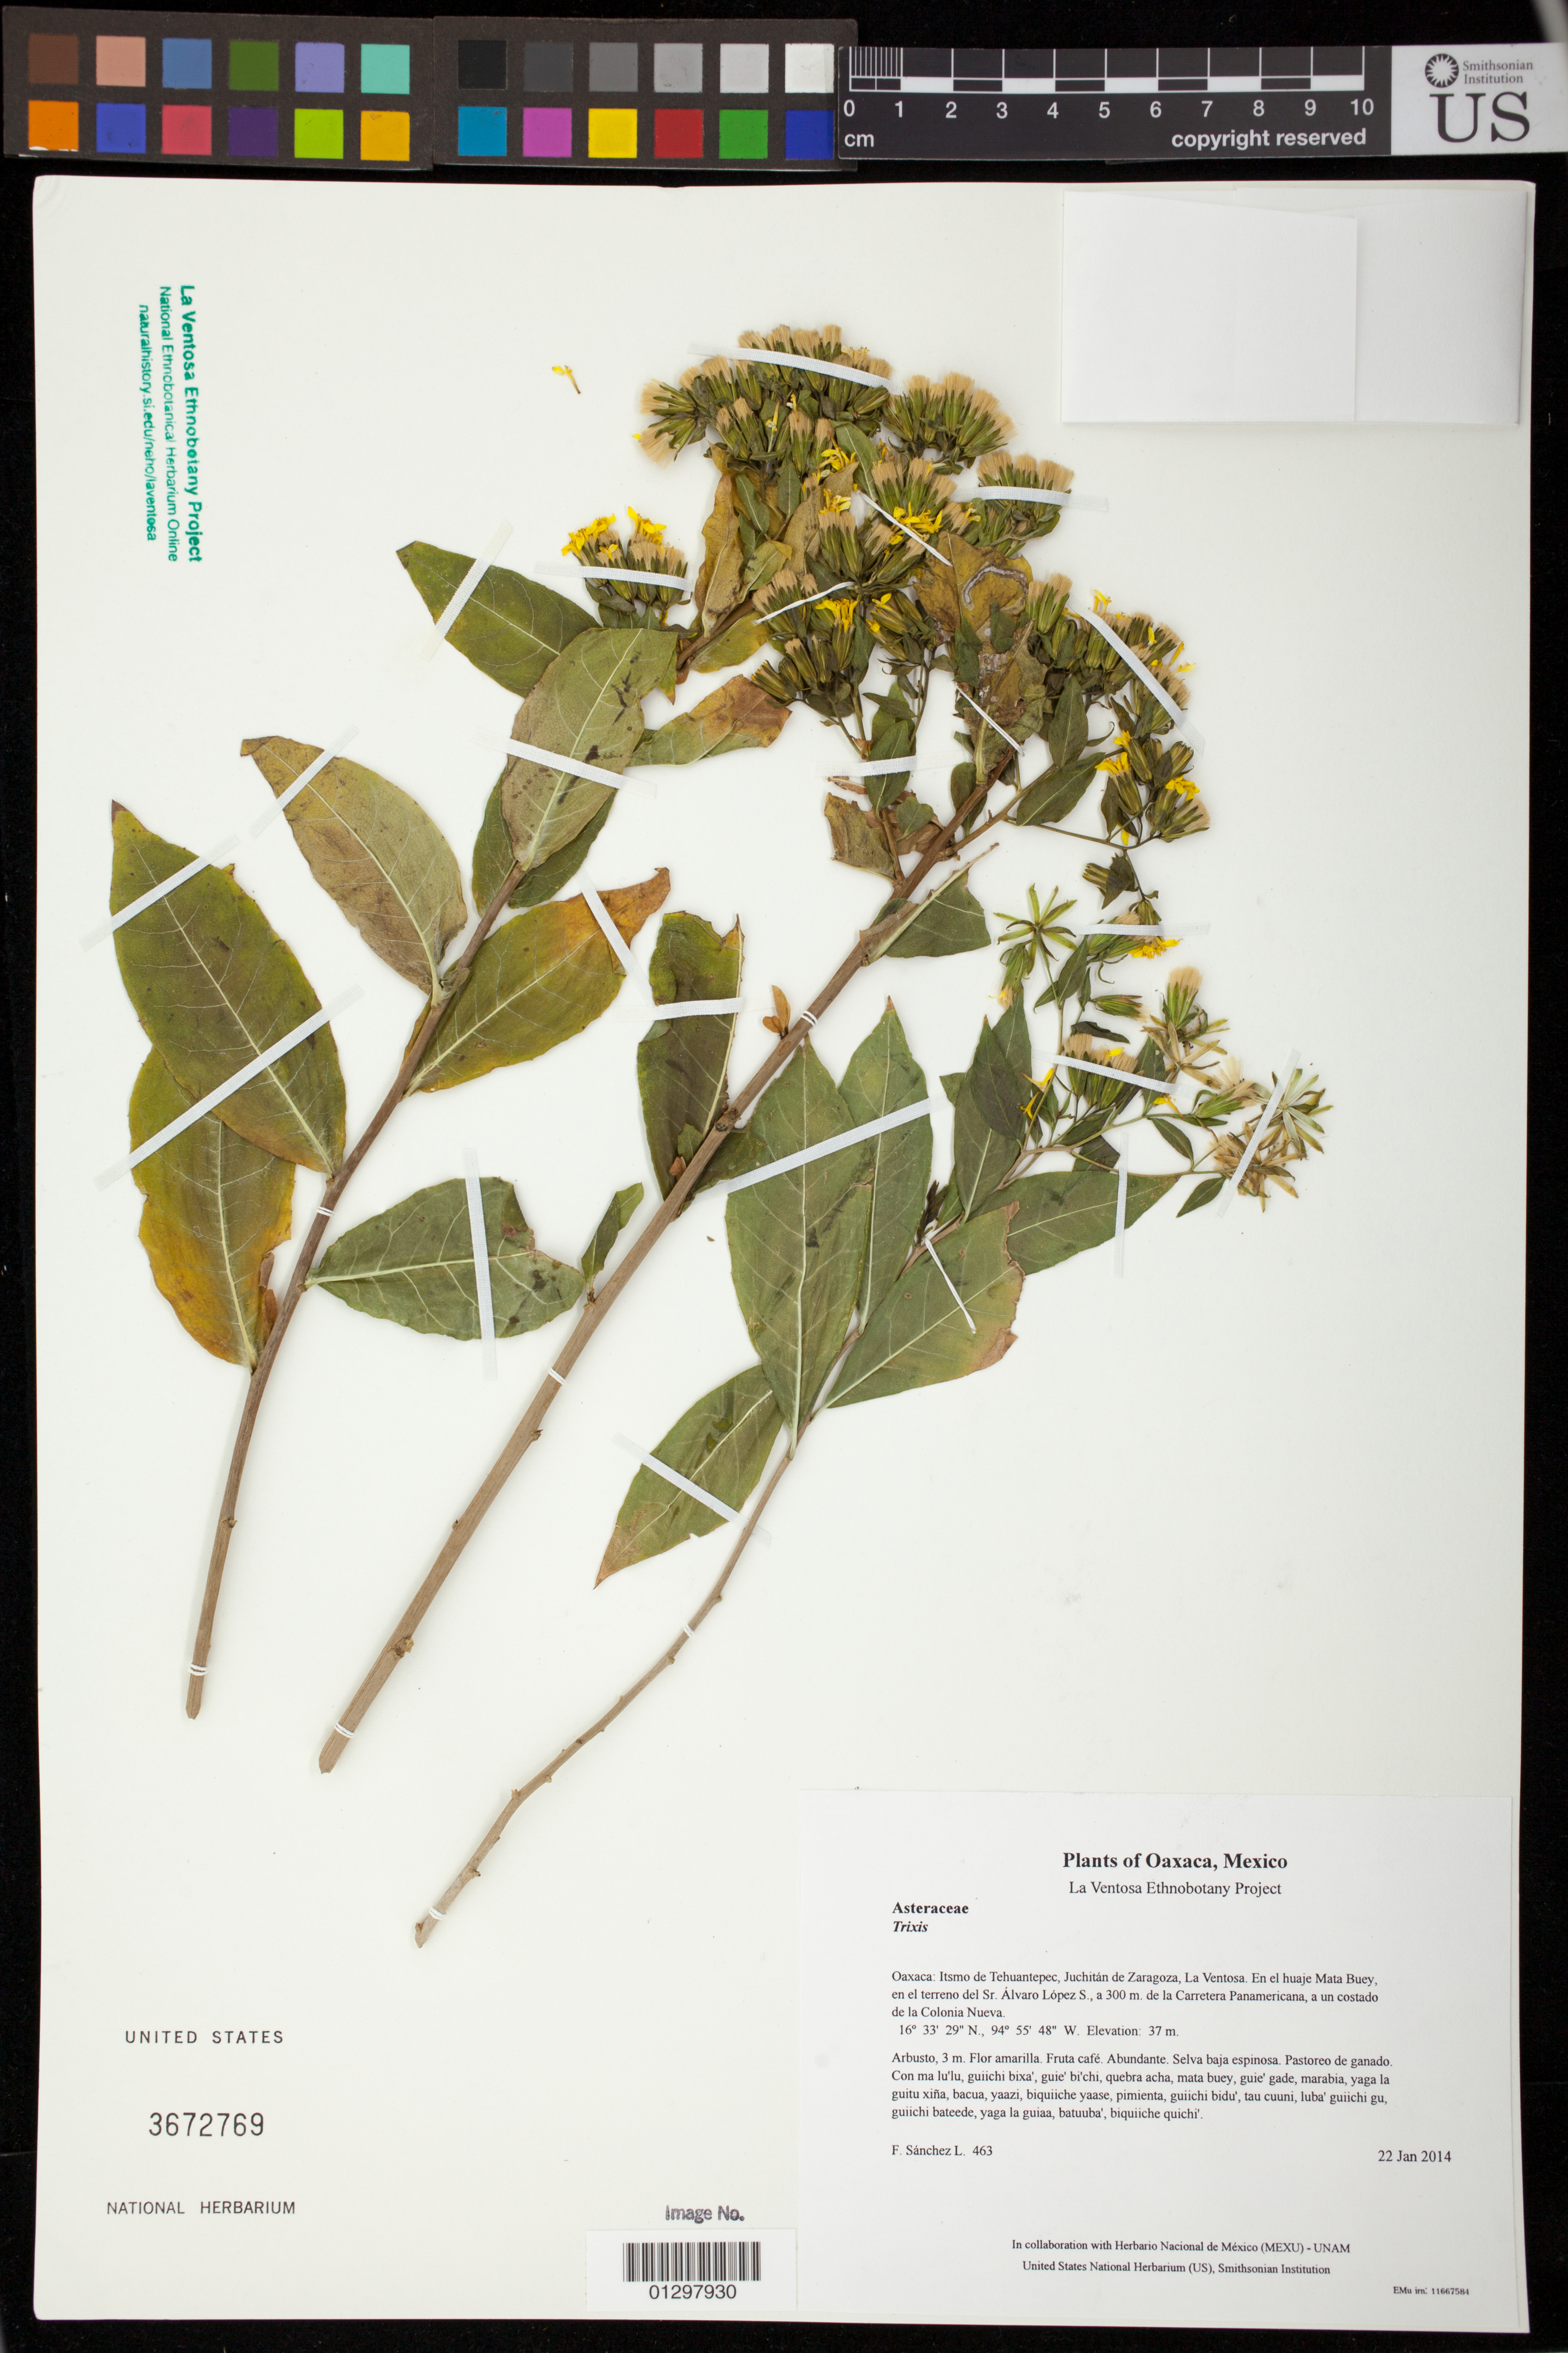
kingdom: Plantae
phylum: Tracheophyta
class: Magnoliopsida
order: Asterales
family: Asteraceae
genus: Trixis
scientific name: Trixis inula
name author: Crantz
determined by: Edwards, Robert D.; Robinson, Harold E.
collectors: F. Sánchez L.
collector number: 463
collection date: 2014-01-22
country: Mexico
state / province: Oaxaca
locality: Itsmo de Tehuantepec, Juchitán de Zaragoza, La Ventosa. En el huaje Mata Buey, en el terreno del Sr. Álvaro López S., a 300 m. de la Carretera Panamericana, a un costado de la Colonia Nueva.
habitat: Selva baja espinosa. Pastoreo de ganado.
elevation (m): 37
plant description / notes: JEBOT, MEXU, SERO, US; Yaga bandaga. 3 m. Guie' naguchi. Cuaananaxhi namuu. Stale.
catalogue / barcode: US 3672769